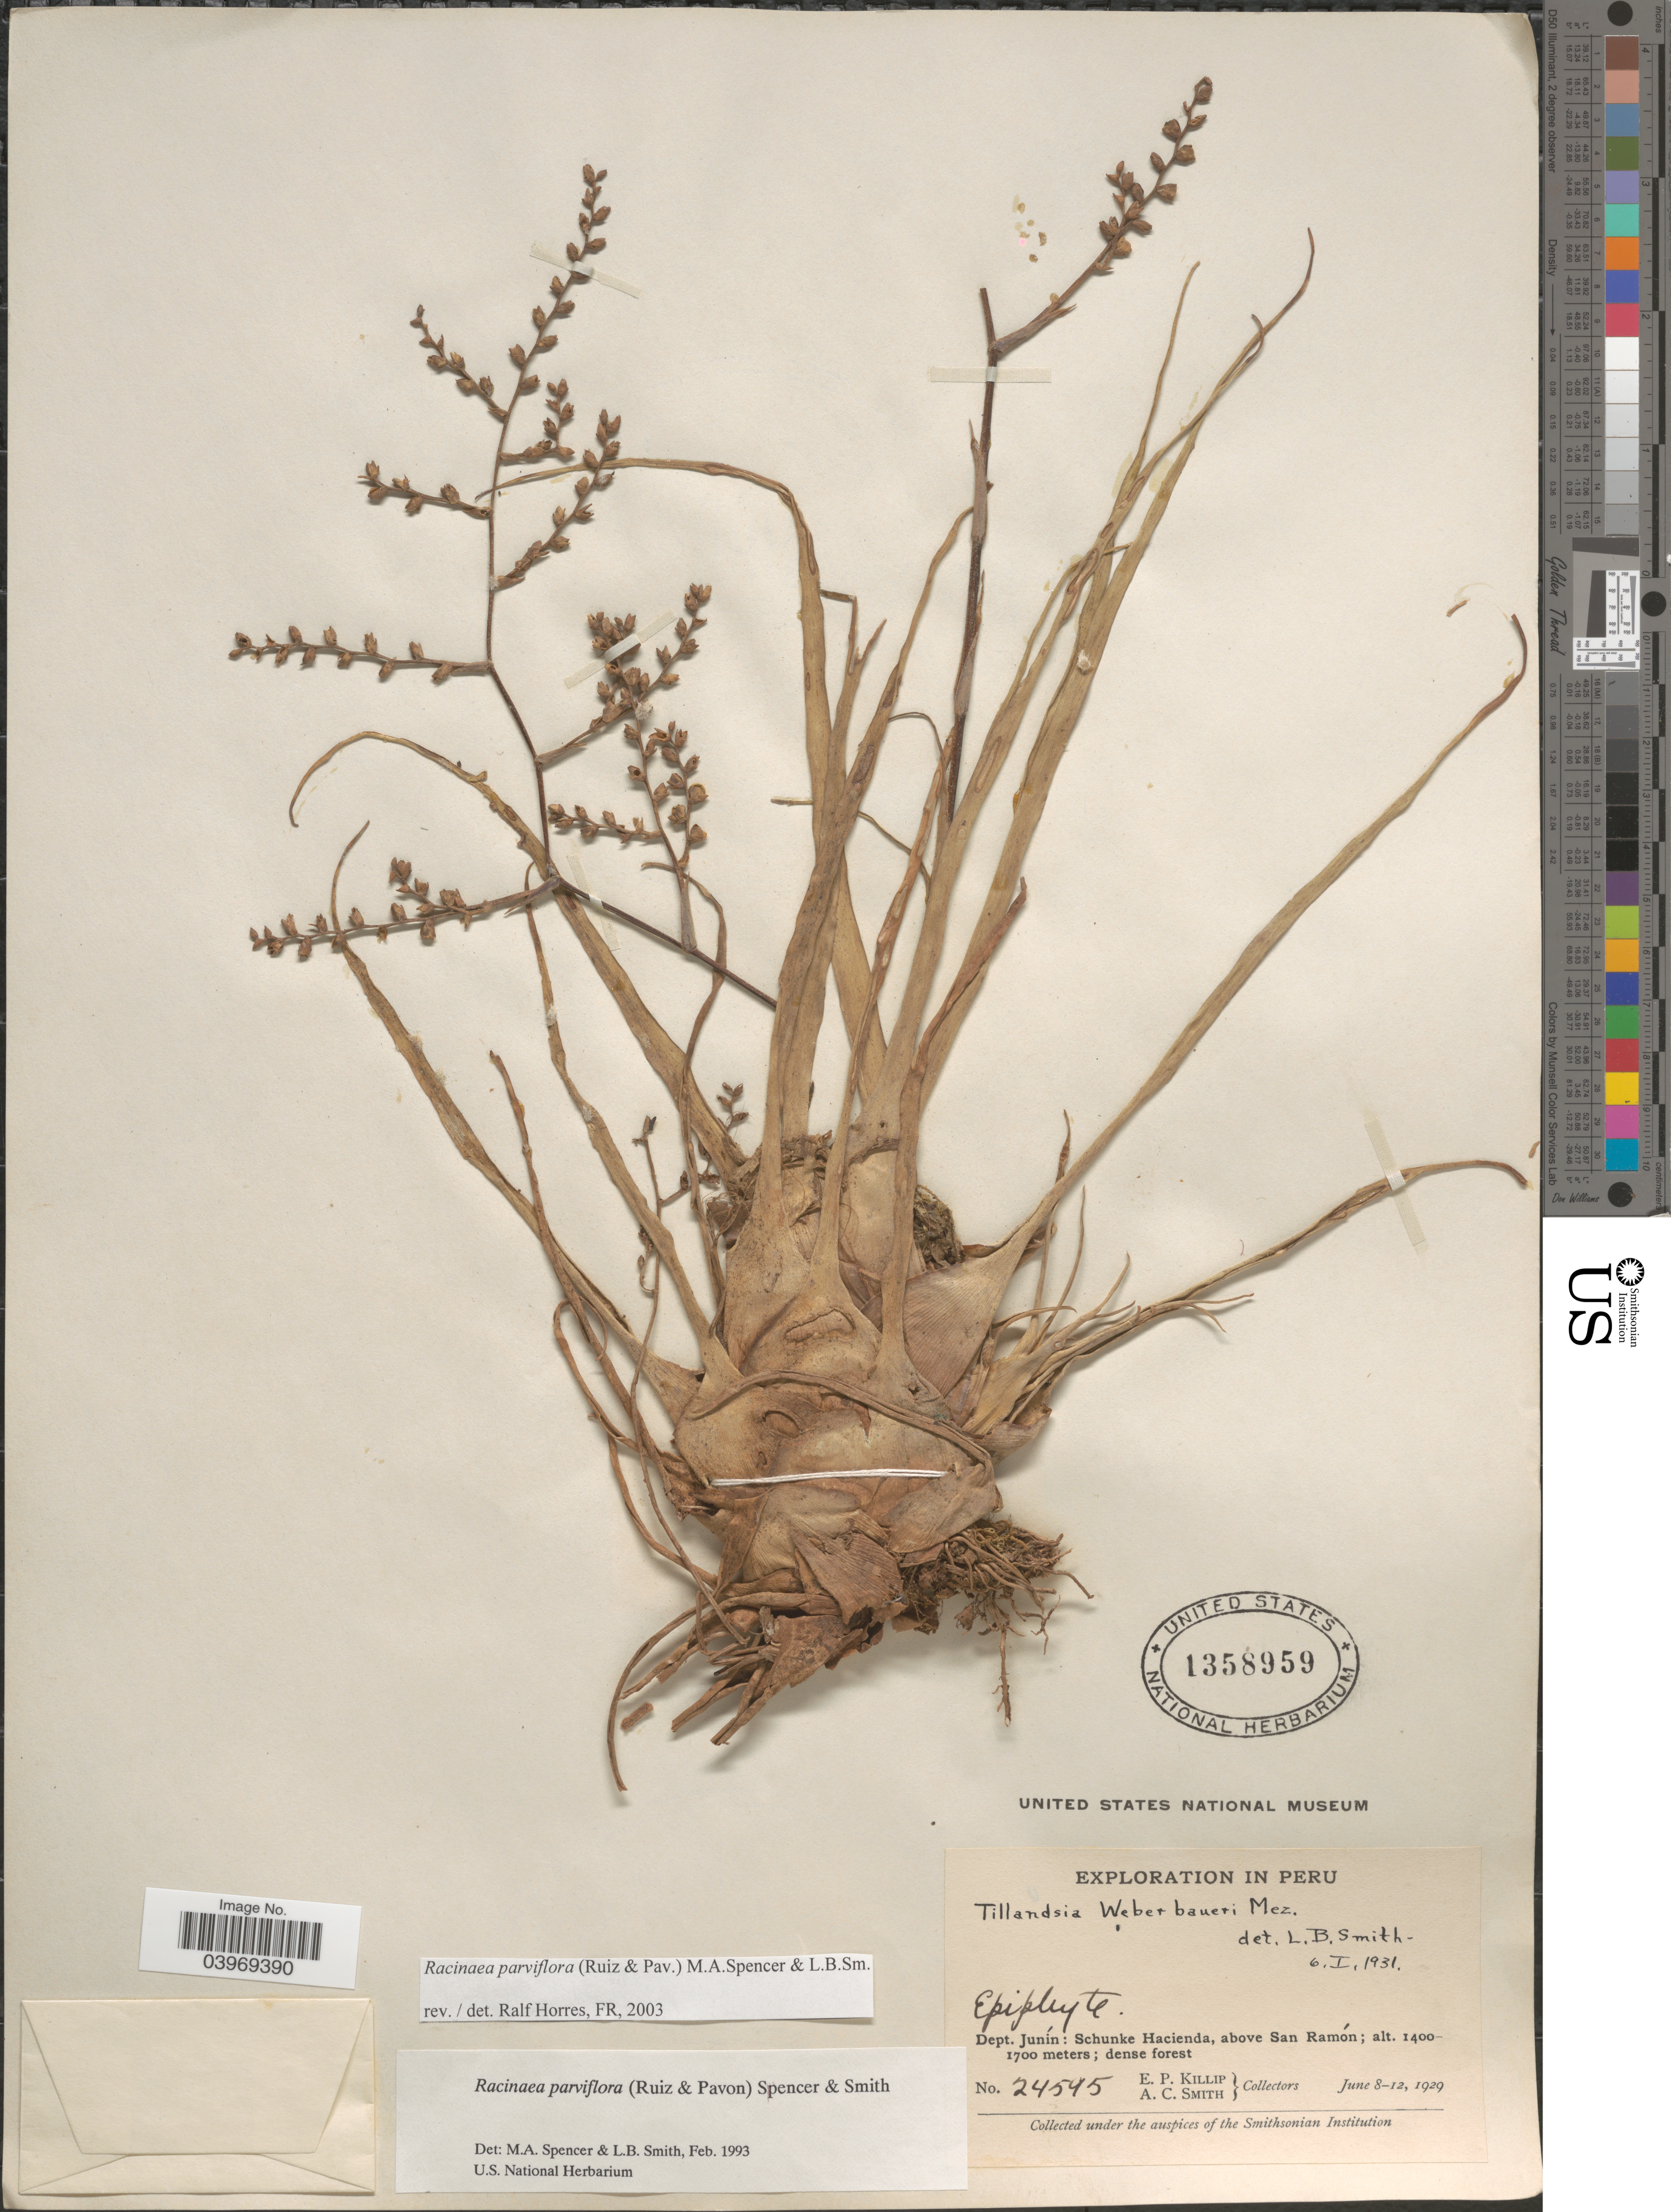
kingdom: Plantae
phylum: Tracheophyta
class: Liliopsida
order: Poales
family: Bromeliaceae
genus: Racinaea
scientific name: Racinaea parviflora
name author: (Ruiz & Pav.) M.A. Spencer & L.B. Sm.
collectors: E. P. Killip & A. C. Smith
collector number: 24545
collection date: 1929-06-08/1929-06-12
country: Peru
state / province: Junín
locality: Dept. Junín: Schunke Hacienda, above San Ramón.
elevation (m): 1400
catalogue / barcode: US 1358959